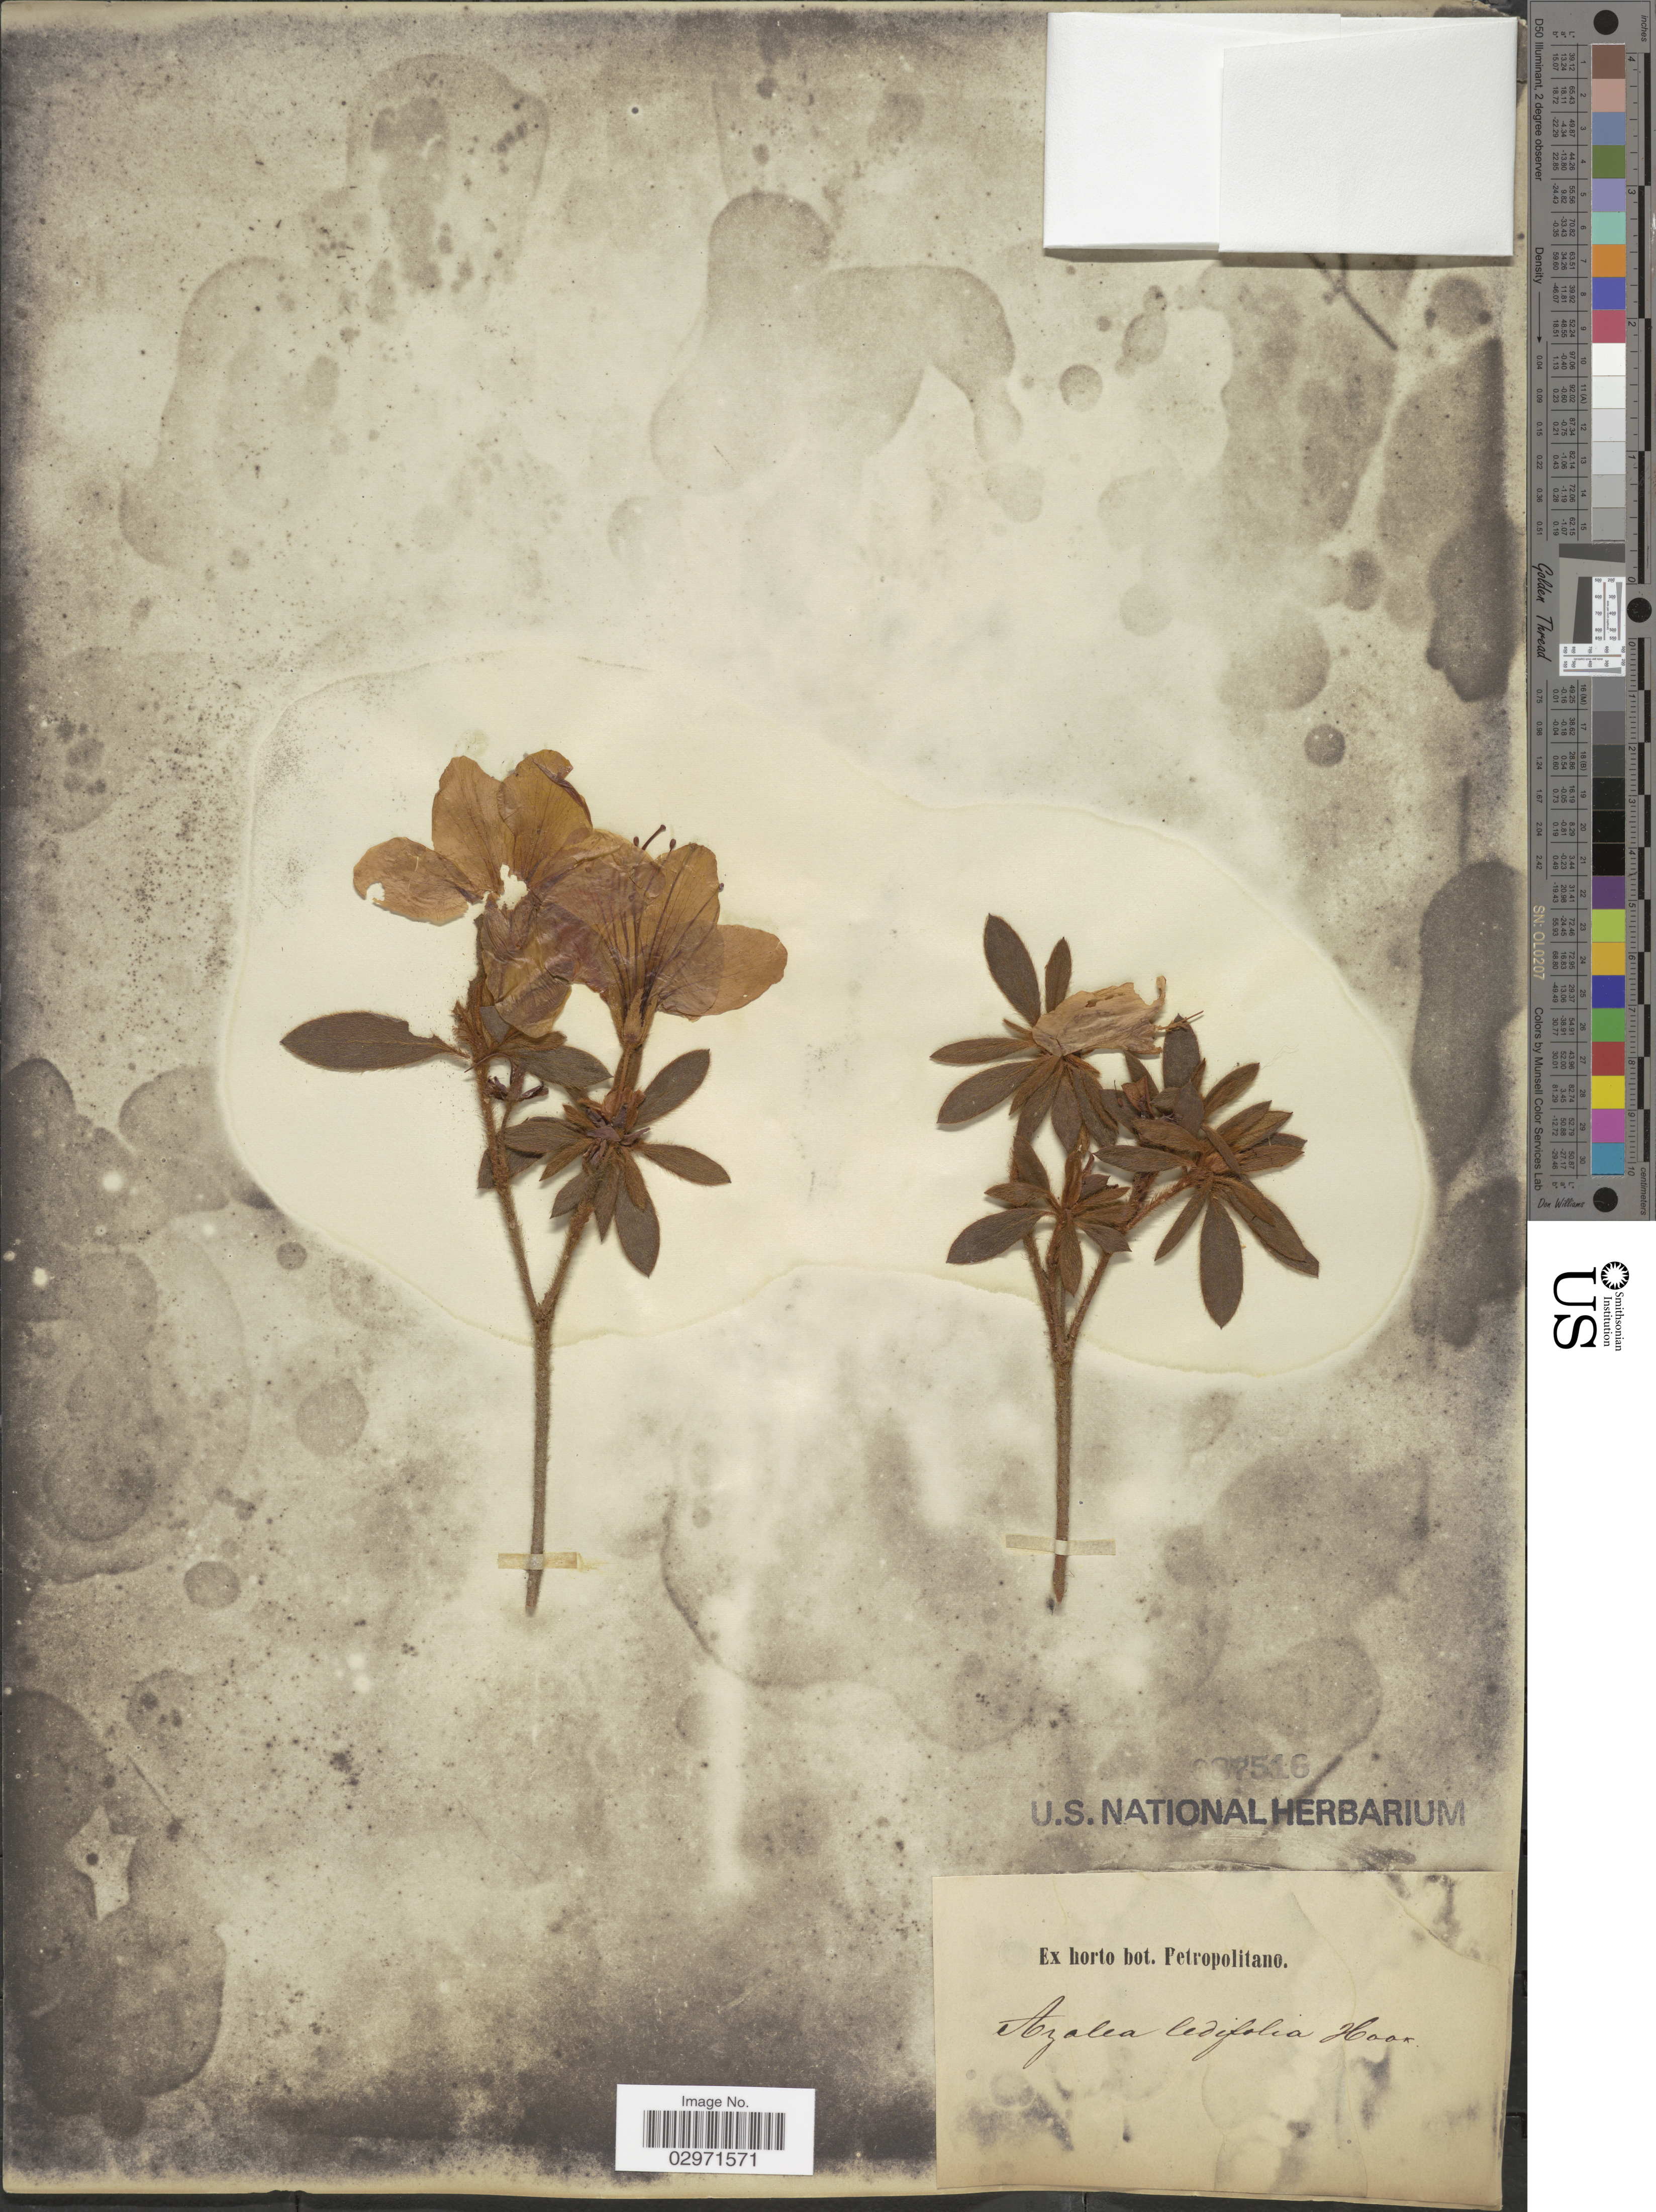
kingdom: Plantae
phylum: Tracheophyta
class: Magnoliopsida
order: Ericales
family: Ericaceae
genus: Rhododendron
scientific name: Rhododendron ledifolium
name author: G. Don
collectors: ex Herb. bot. Petropolitano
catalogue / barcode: US 87516